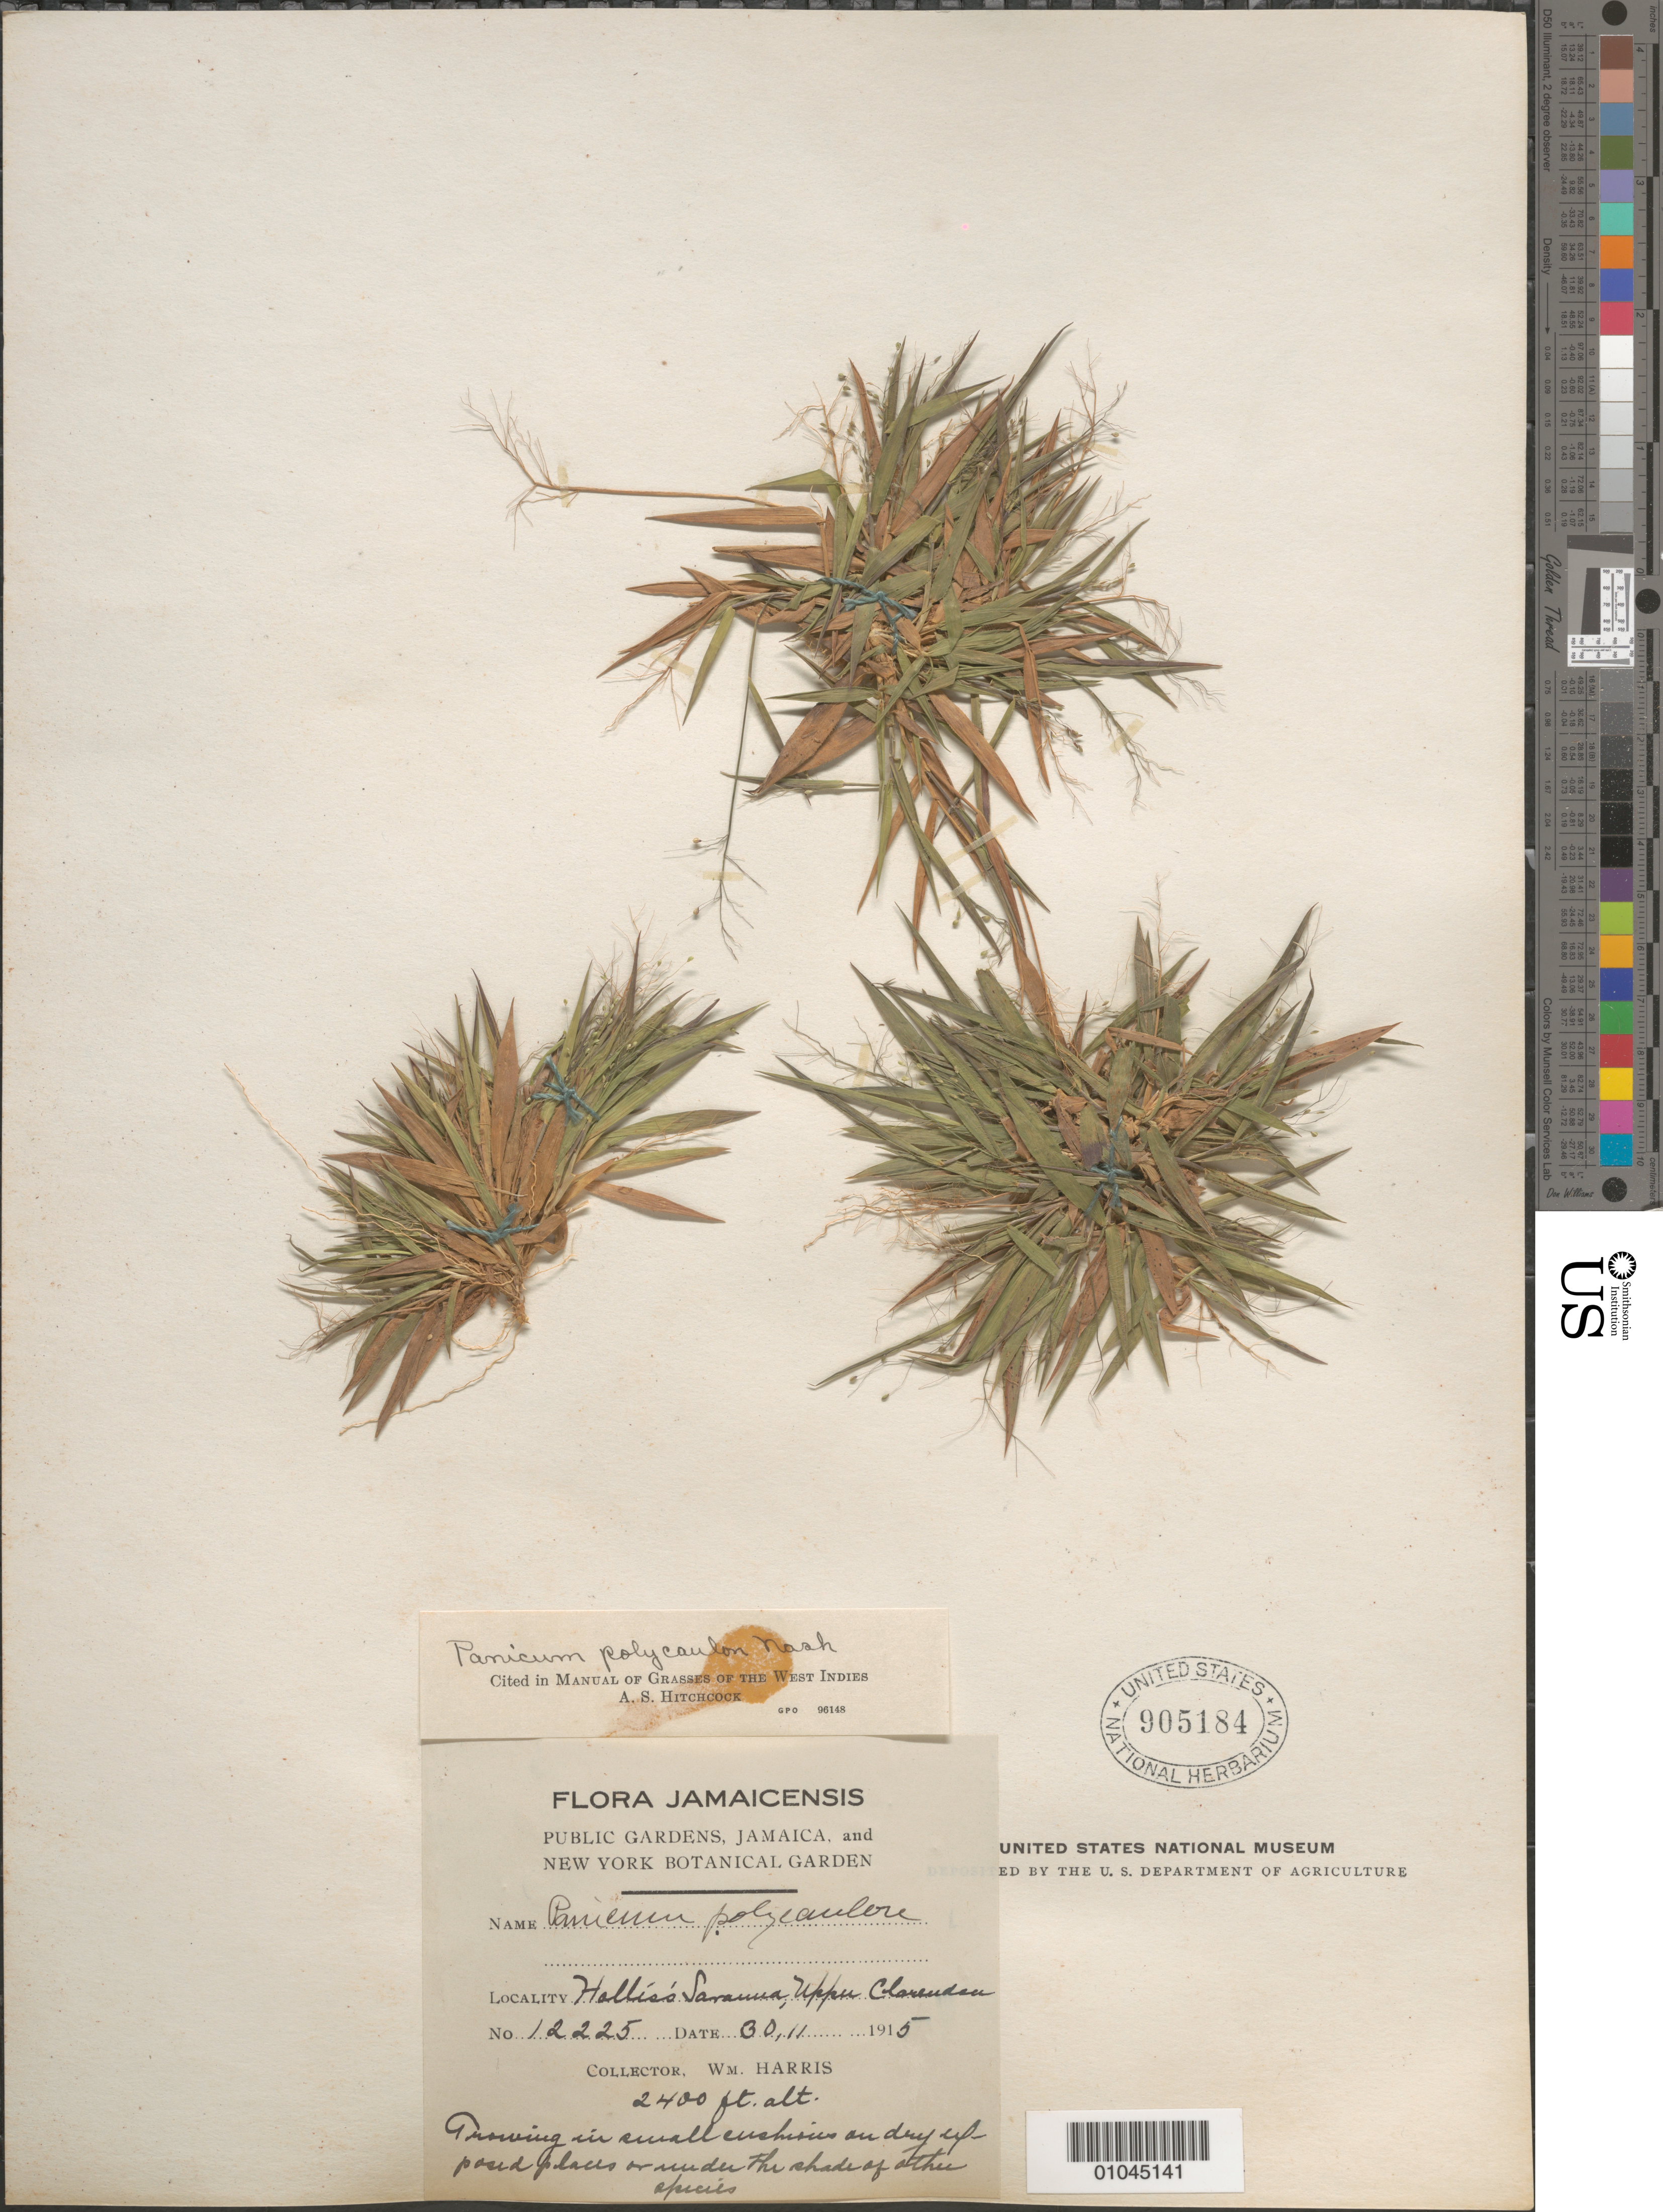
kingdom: Plantae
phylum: Tracheophyta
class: Liliopsida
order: Poales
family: Poaceae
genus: Panicum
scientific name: Panicum polycaulon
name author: Nash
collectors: W. Harris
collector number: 12225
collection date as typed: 30 Nov 1915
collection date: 1915-11-30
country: Jamaica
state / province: Clarendon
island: Jamaica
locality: Holliss Savanna, Upper Clarendon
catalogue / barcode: US 905184